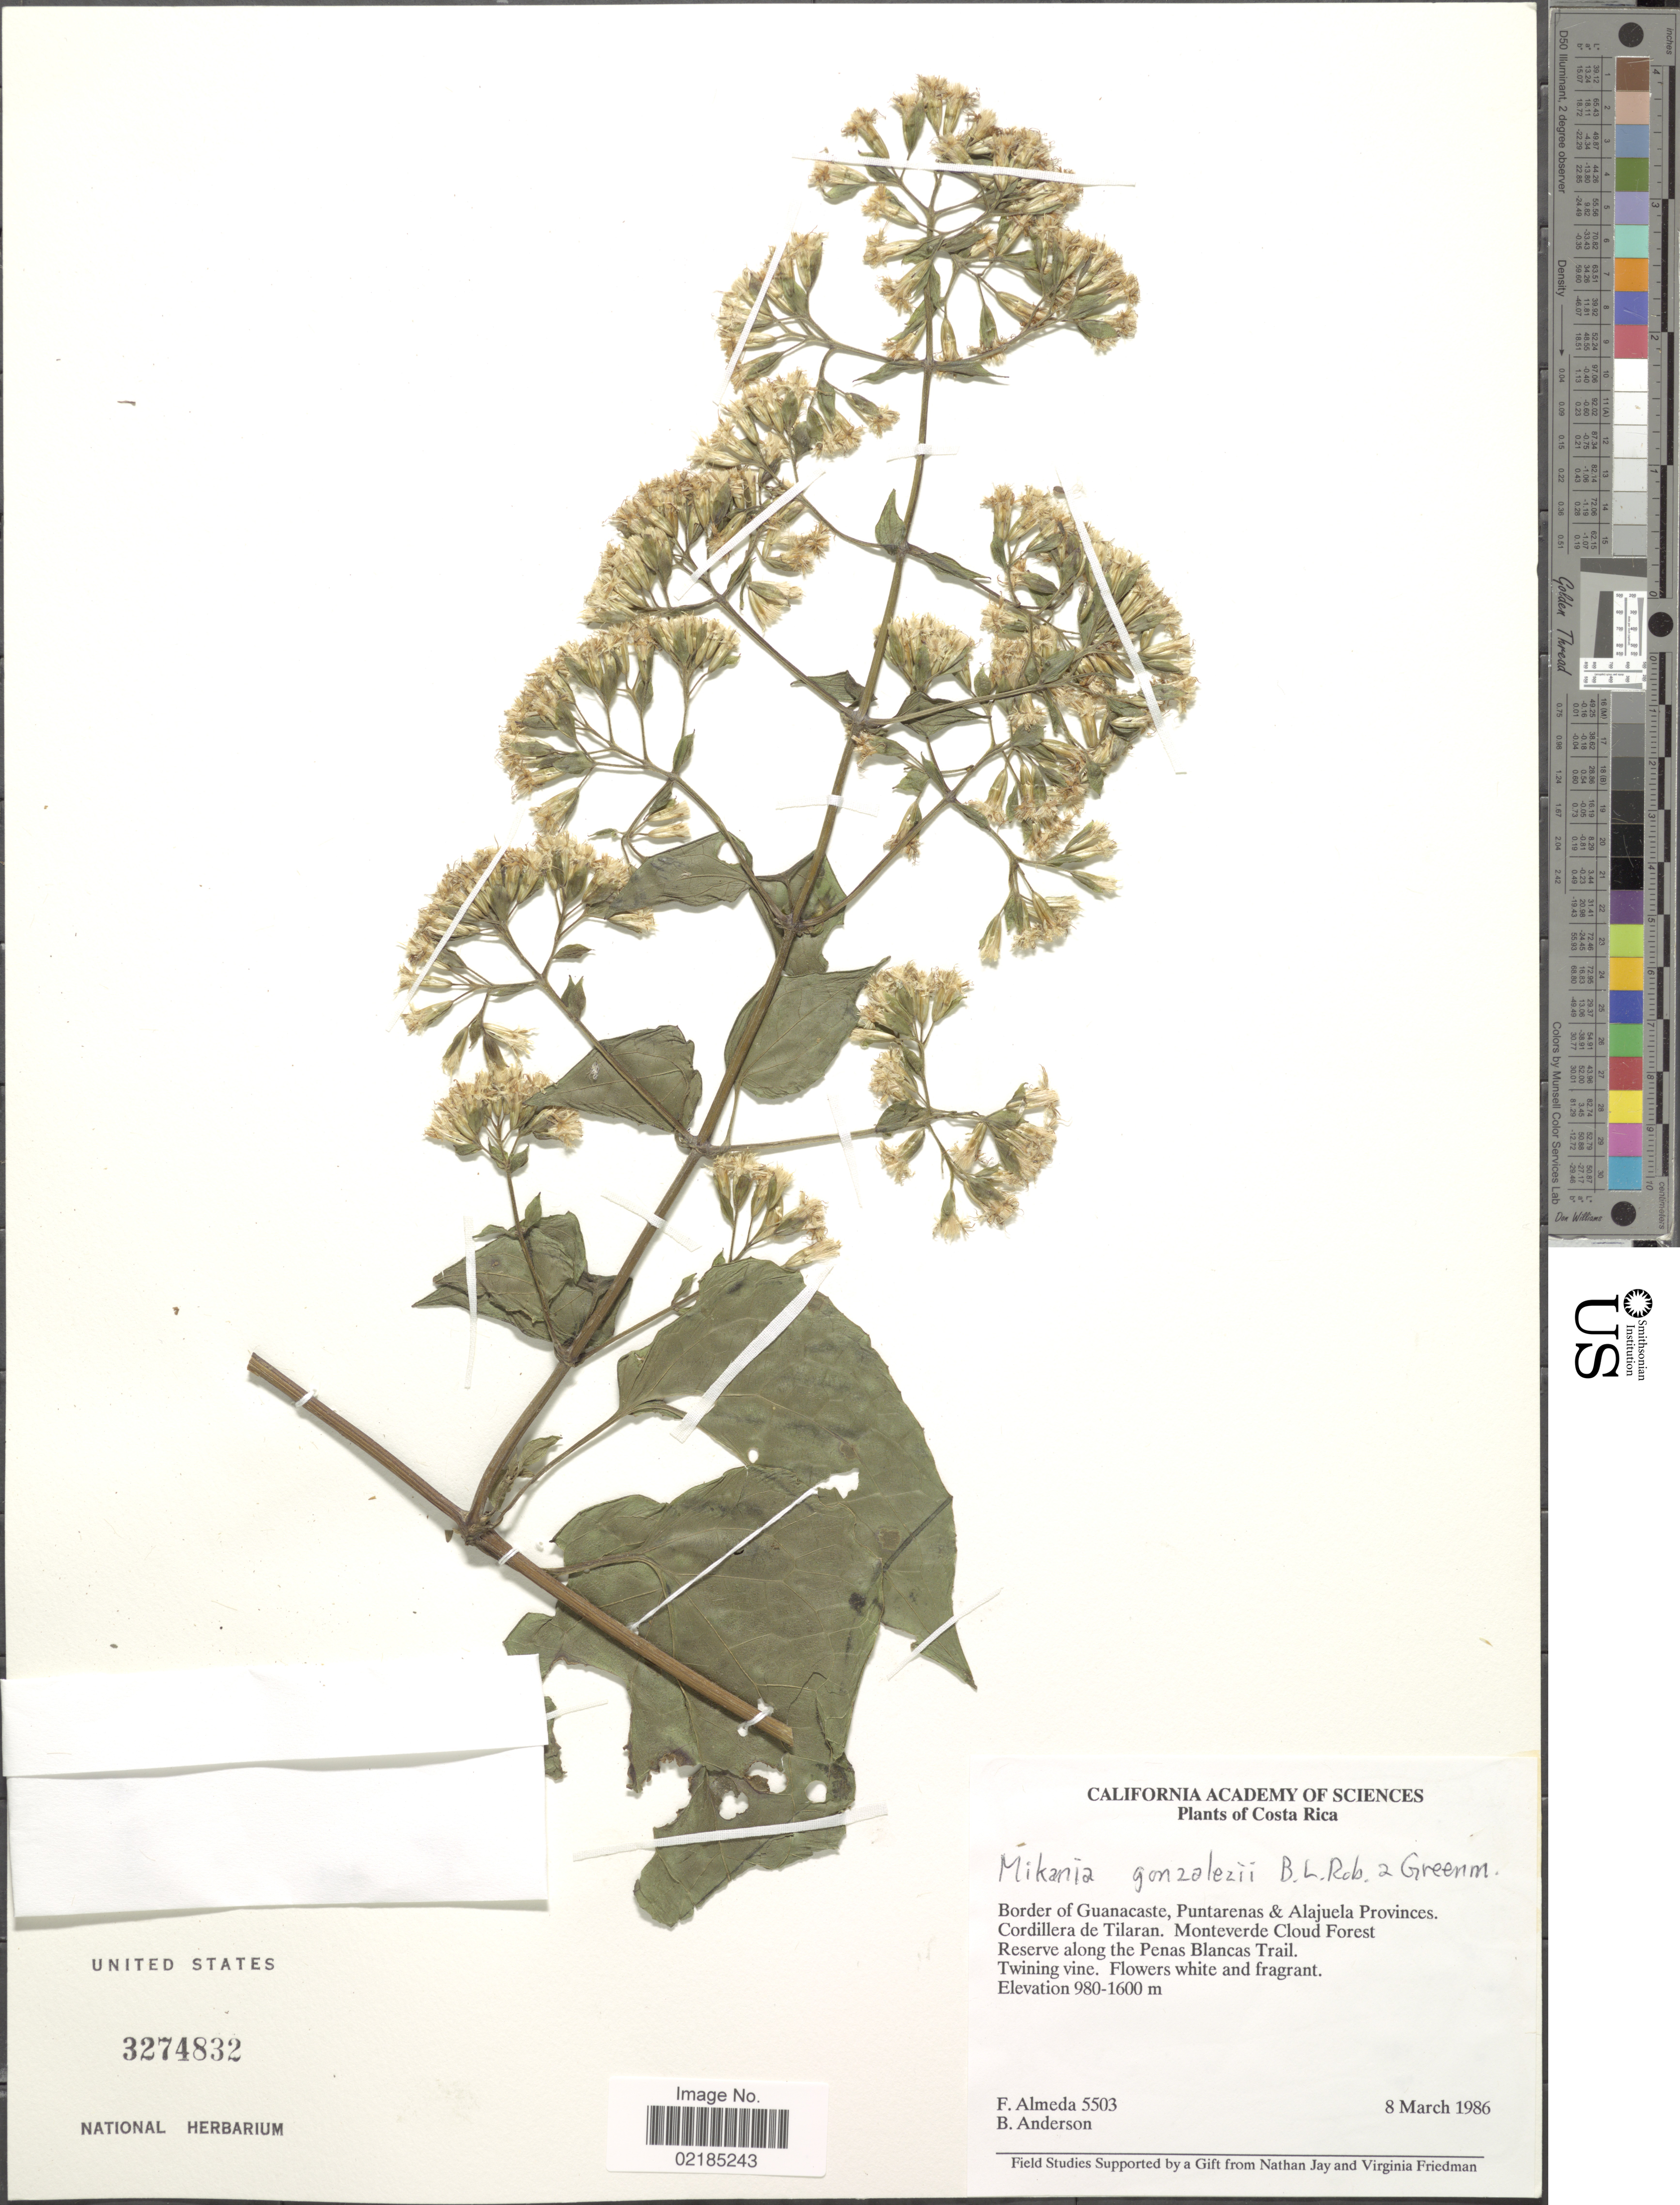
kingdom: Plantae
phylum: Tracheophyta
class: Magnoliopsida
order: Asterales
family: Asteraceae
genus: Mikania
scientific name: Mikania gonzalesii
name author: B.L. Rob. & Greenm.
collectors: F. Almeda & B. Anderson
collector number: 5503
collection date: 1986-03-08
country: Costa Rica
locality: Border of Guanacaste, Puntarenas & Alajuela Provinces, Cordillera de Tilaran, Monteverde Cloud Forest. Reserve along the Penas Blancas Trail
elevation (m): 980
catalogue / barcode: US 3274832